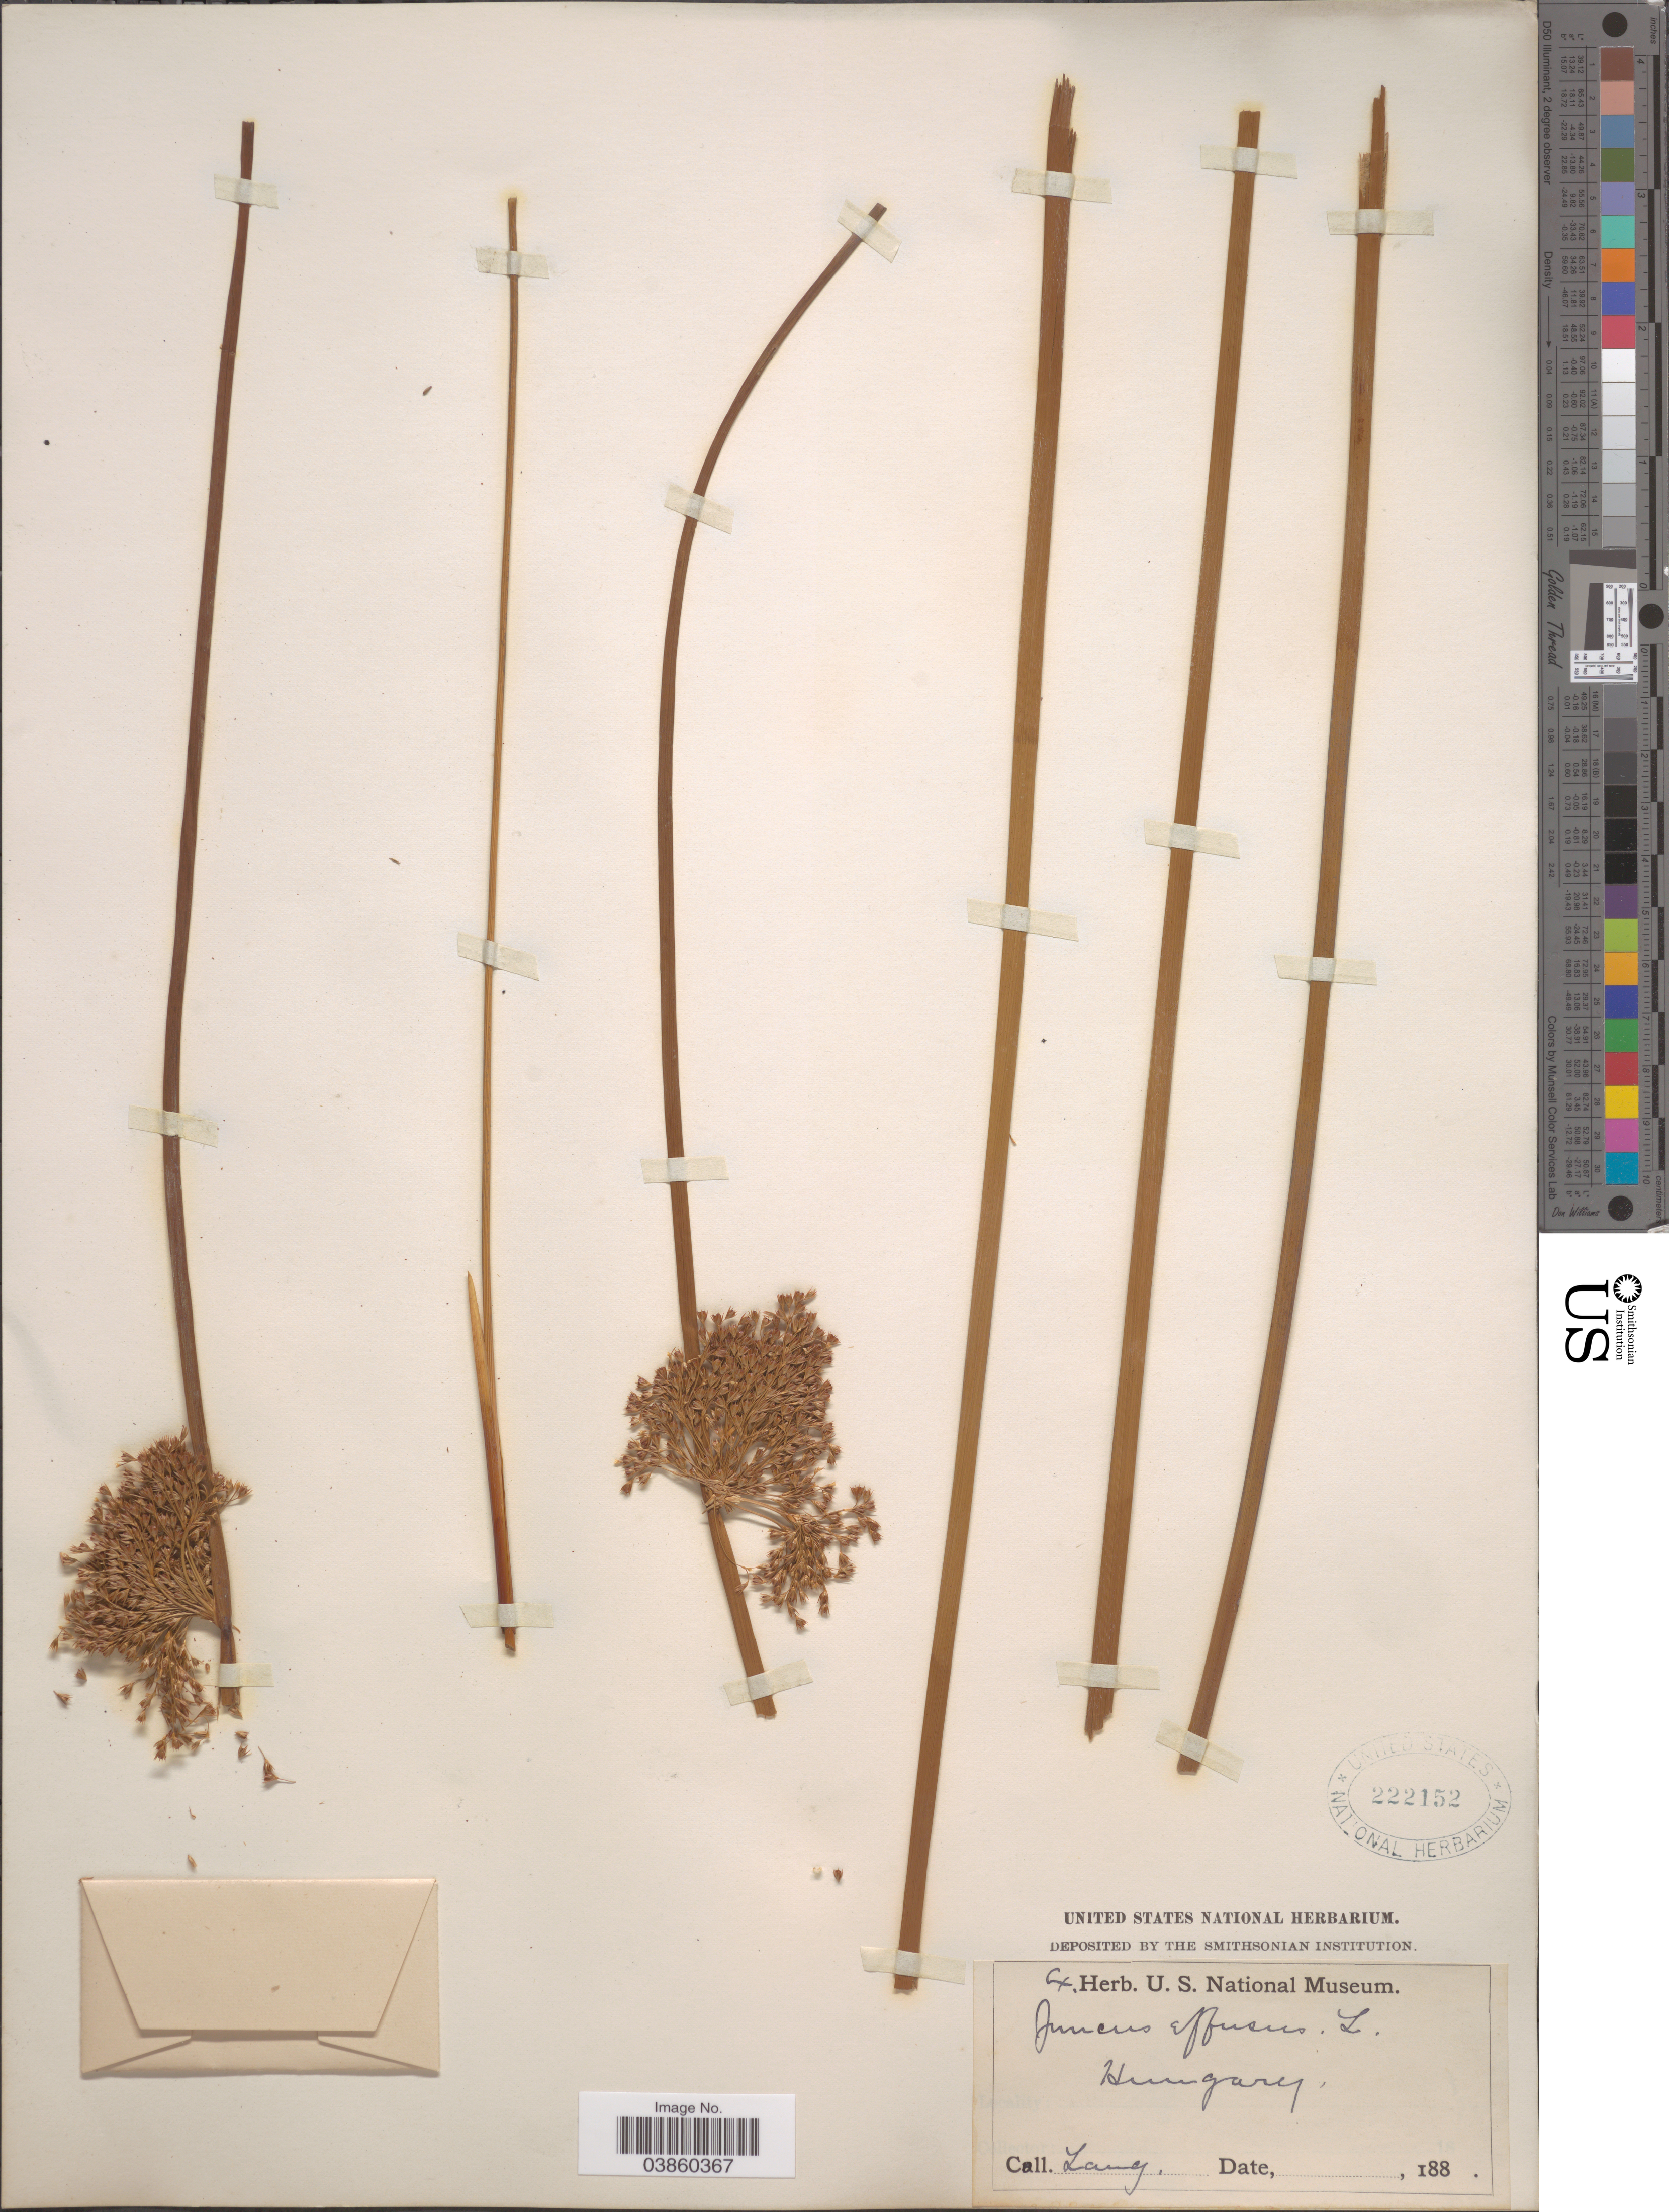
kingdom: Plantae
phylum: Tracheophyta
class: Liliopsida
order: Poales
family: Juncaceae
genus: Juncus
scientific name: Juncus effusus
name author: L.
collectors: -- Lang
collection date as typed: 188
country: Hungary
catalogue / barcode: US 222152